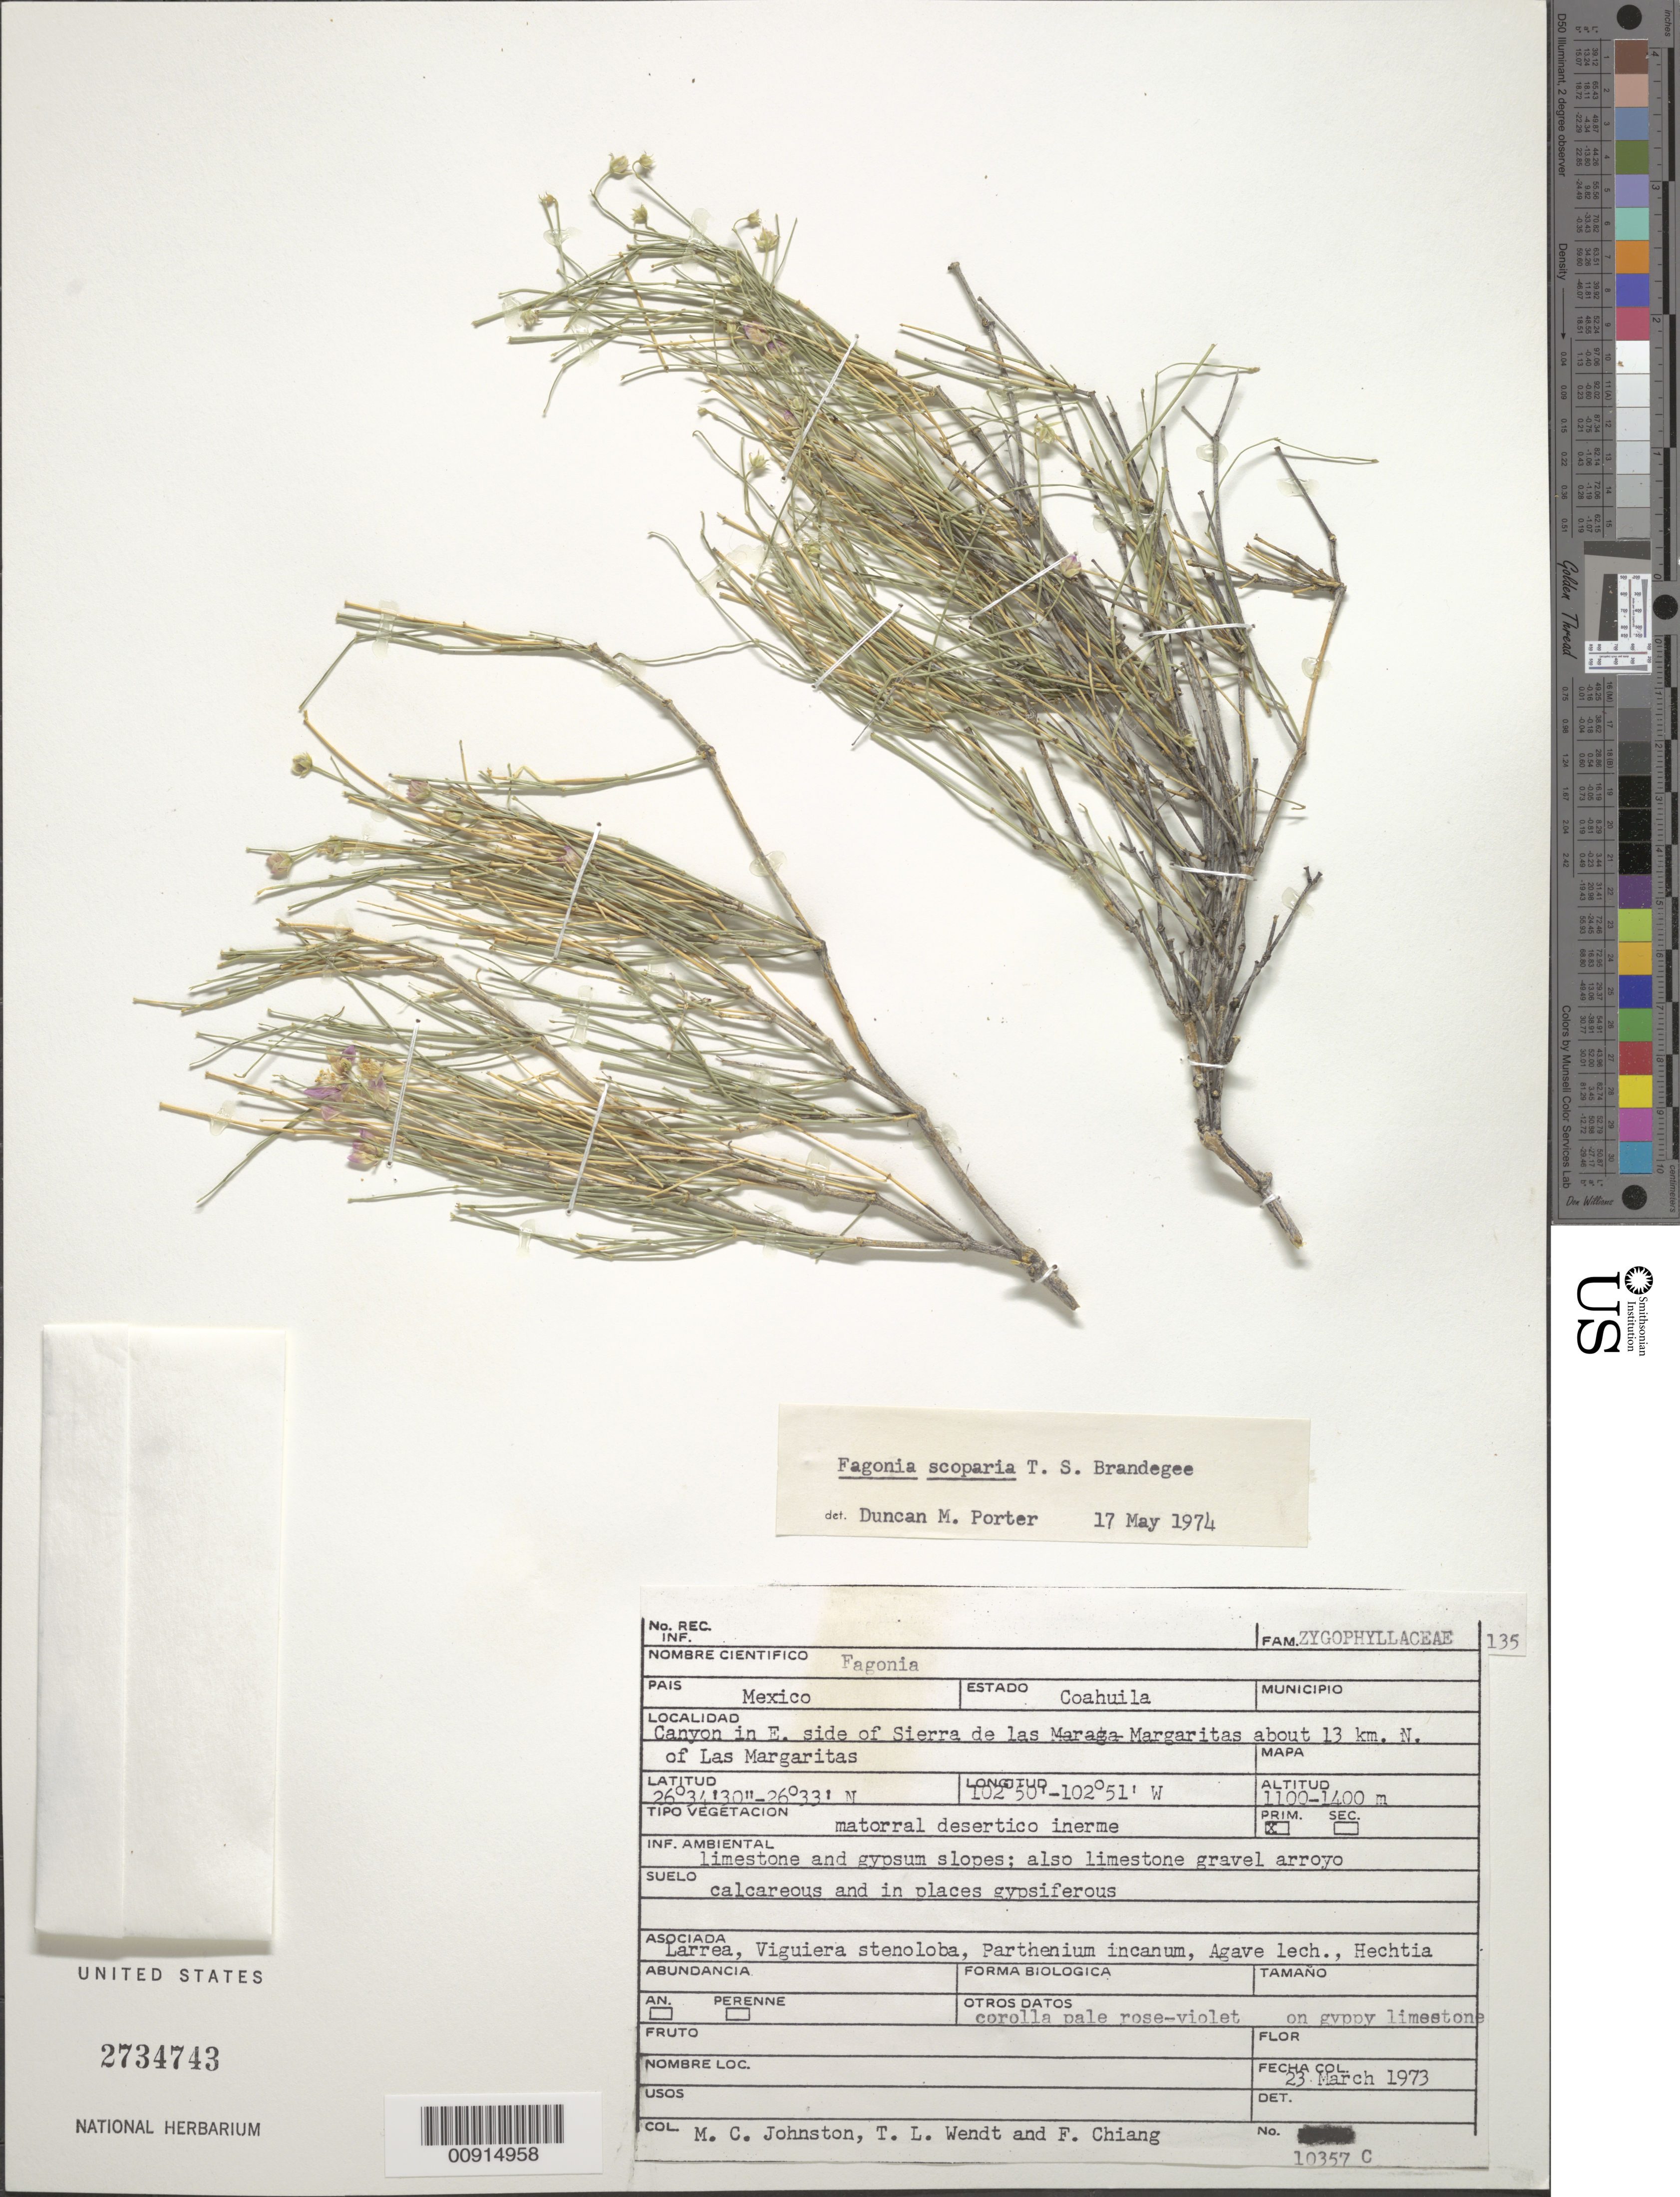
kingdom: Plantae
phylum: Tracheophyta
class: Magnoliopsida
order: Zygophyllales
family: Zygophyllaceae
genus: Fagonia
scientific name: Fagonia scoparia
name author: Brandegee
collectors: M. Johnston, T. L. Wendt & F. Chiang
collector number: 10357 C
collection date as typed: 23 Mar 1973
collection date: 1973-03-23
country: Mexico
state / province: Coahuila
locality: Coahuila: Canyon in E side of Sierra de Las Margaritas about 13 km. N of Las Margaritas.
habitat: Matorral desértico inerme; limestone and gypsum slopes & limestone gravel arroyo; soil calcareous and in places gypsiferous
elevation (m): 1400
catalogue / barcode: US 2734743